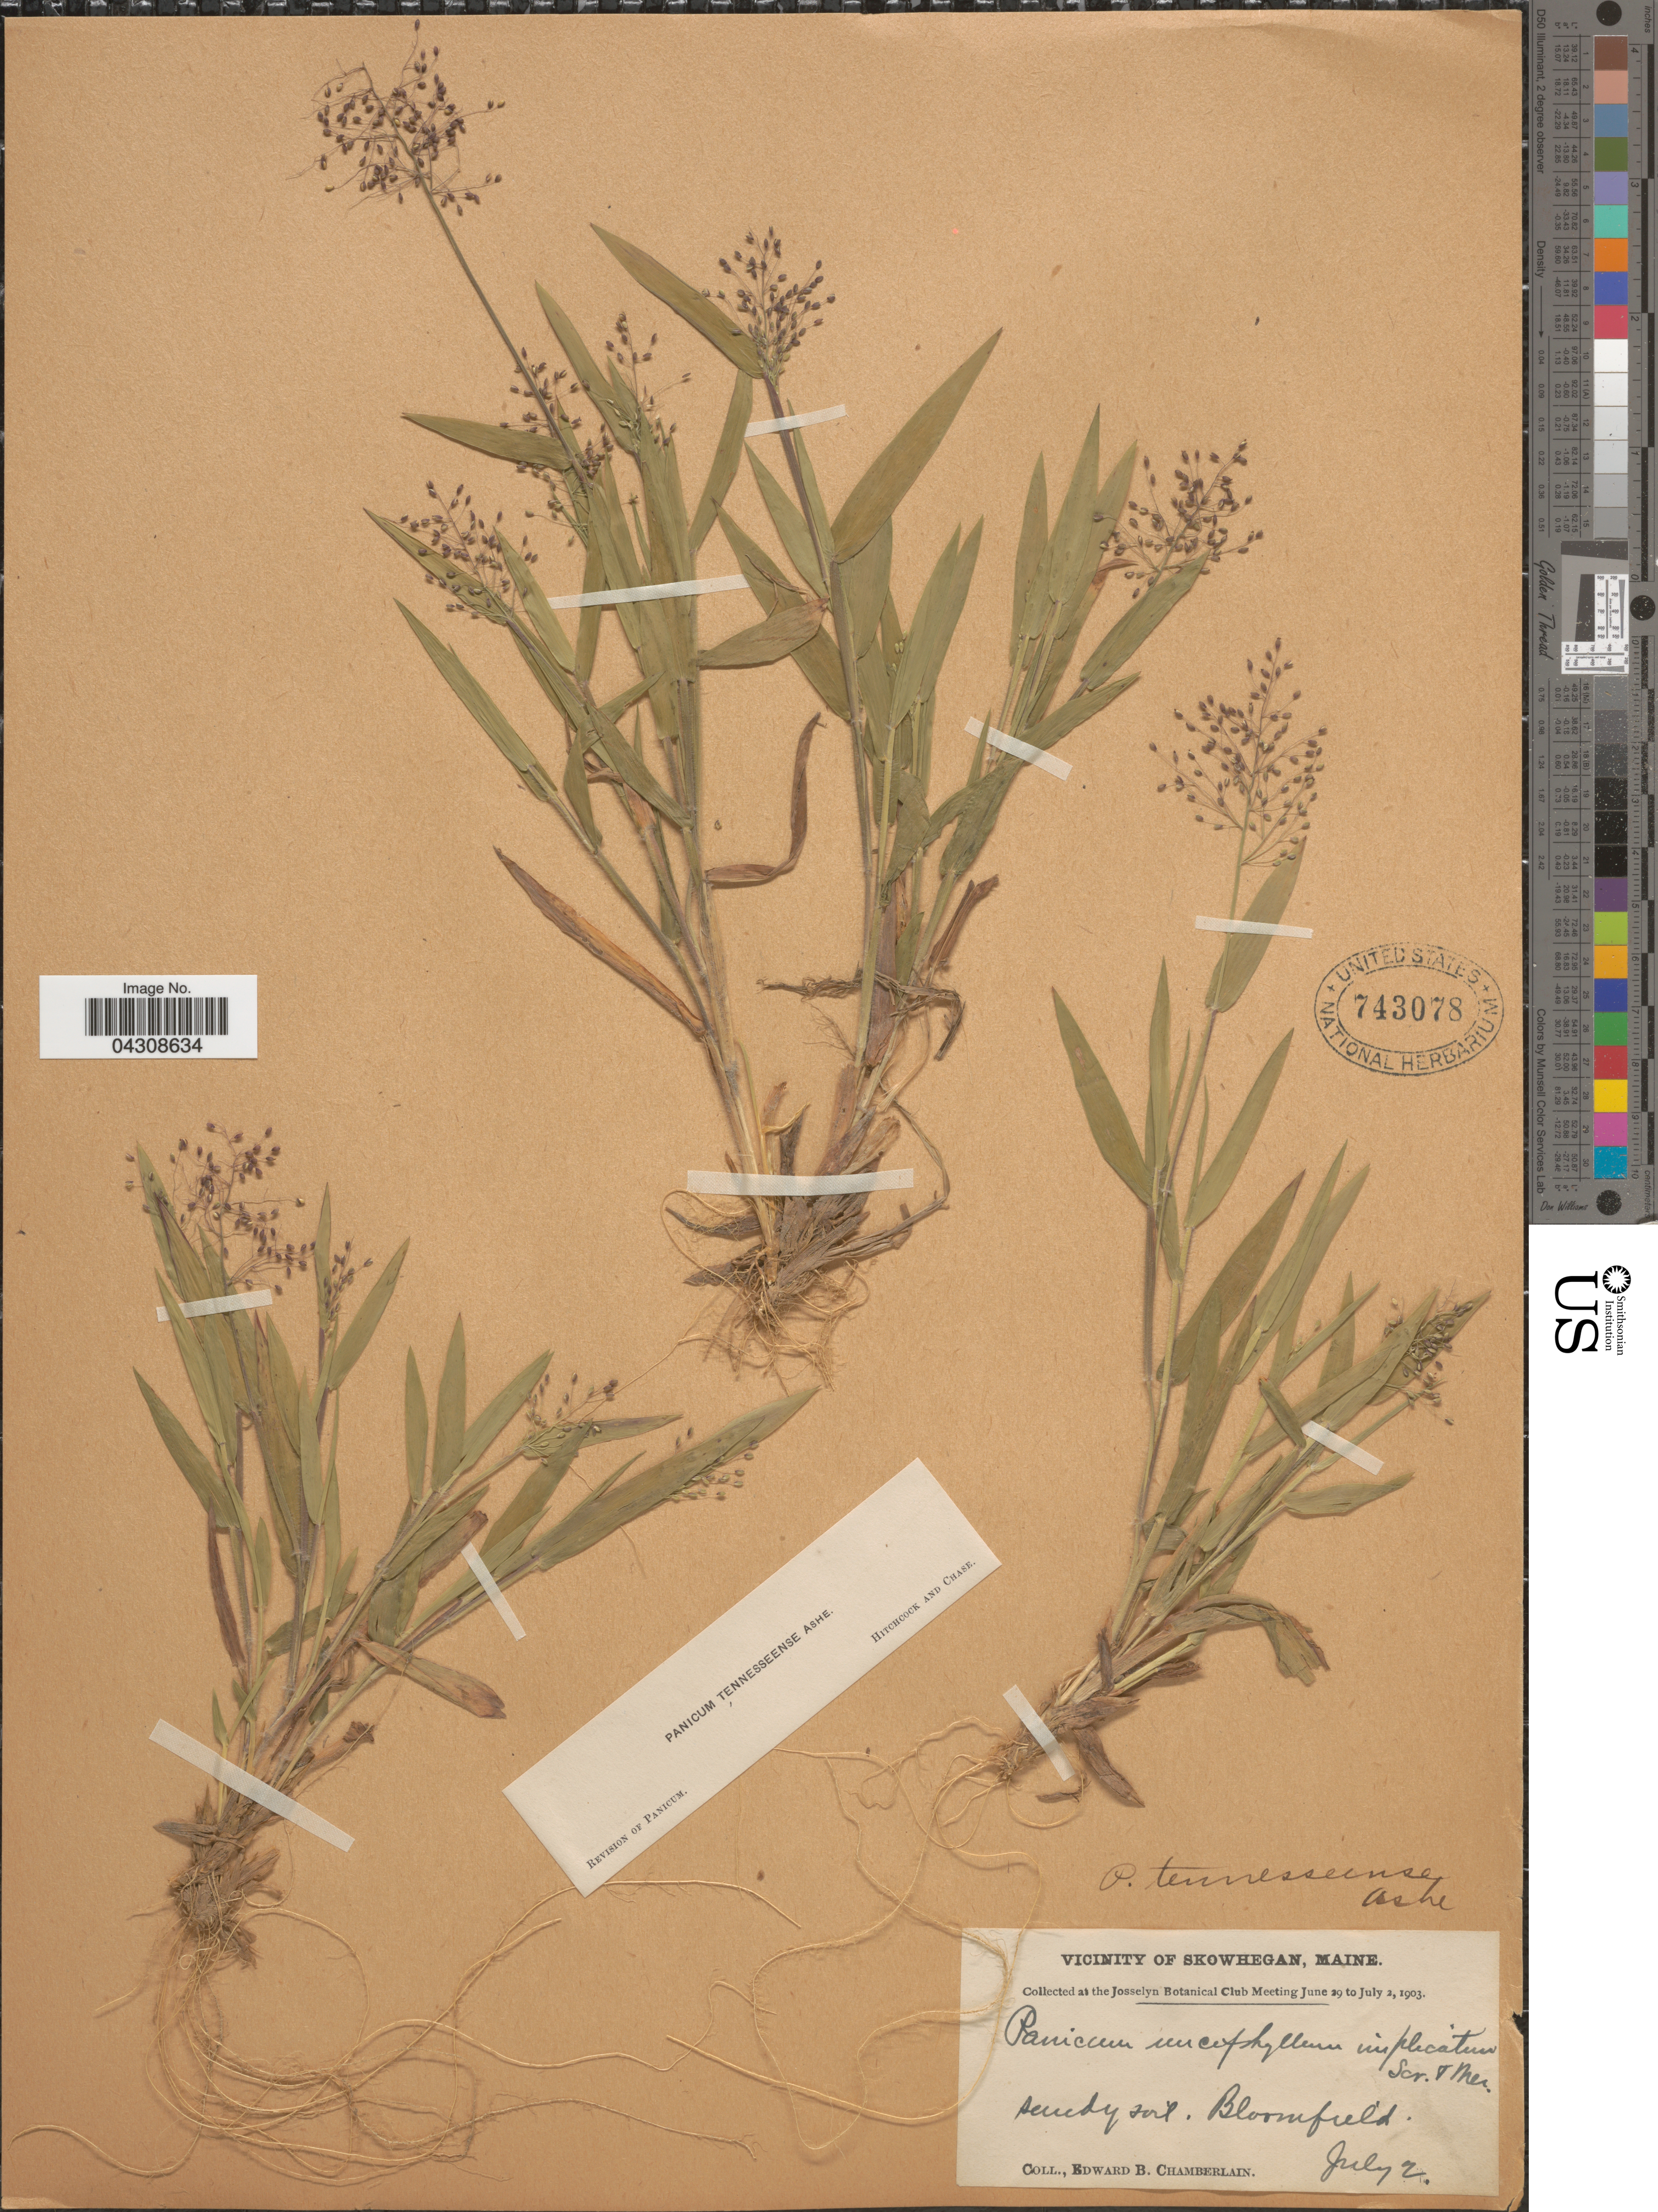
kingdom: Plantae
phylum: Tracheophyta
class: Liliopsida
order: Poales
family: Poaceae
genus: Dichanthelium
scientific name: Dichanthelium acuminatum var. acuminatum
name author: (Sw.) Gould & C.A. Clark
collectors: E. Chamberlain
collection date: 1903-07-02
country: United States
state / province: Maine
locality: Vicinity of Skowhegan. Josselyn Botanical Club Meeting June 29 to July 2, 1903. Bloomfield.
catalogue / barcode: US 743078